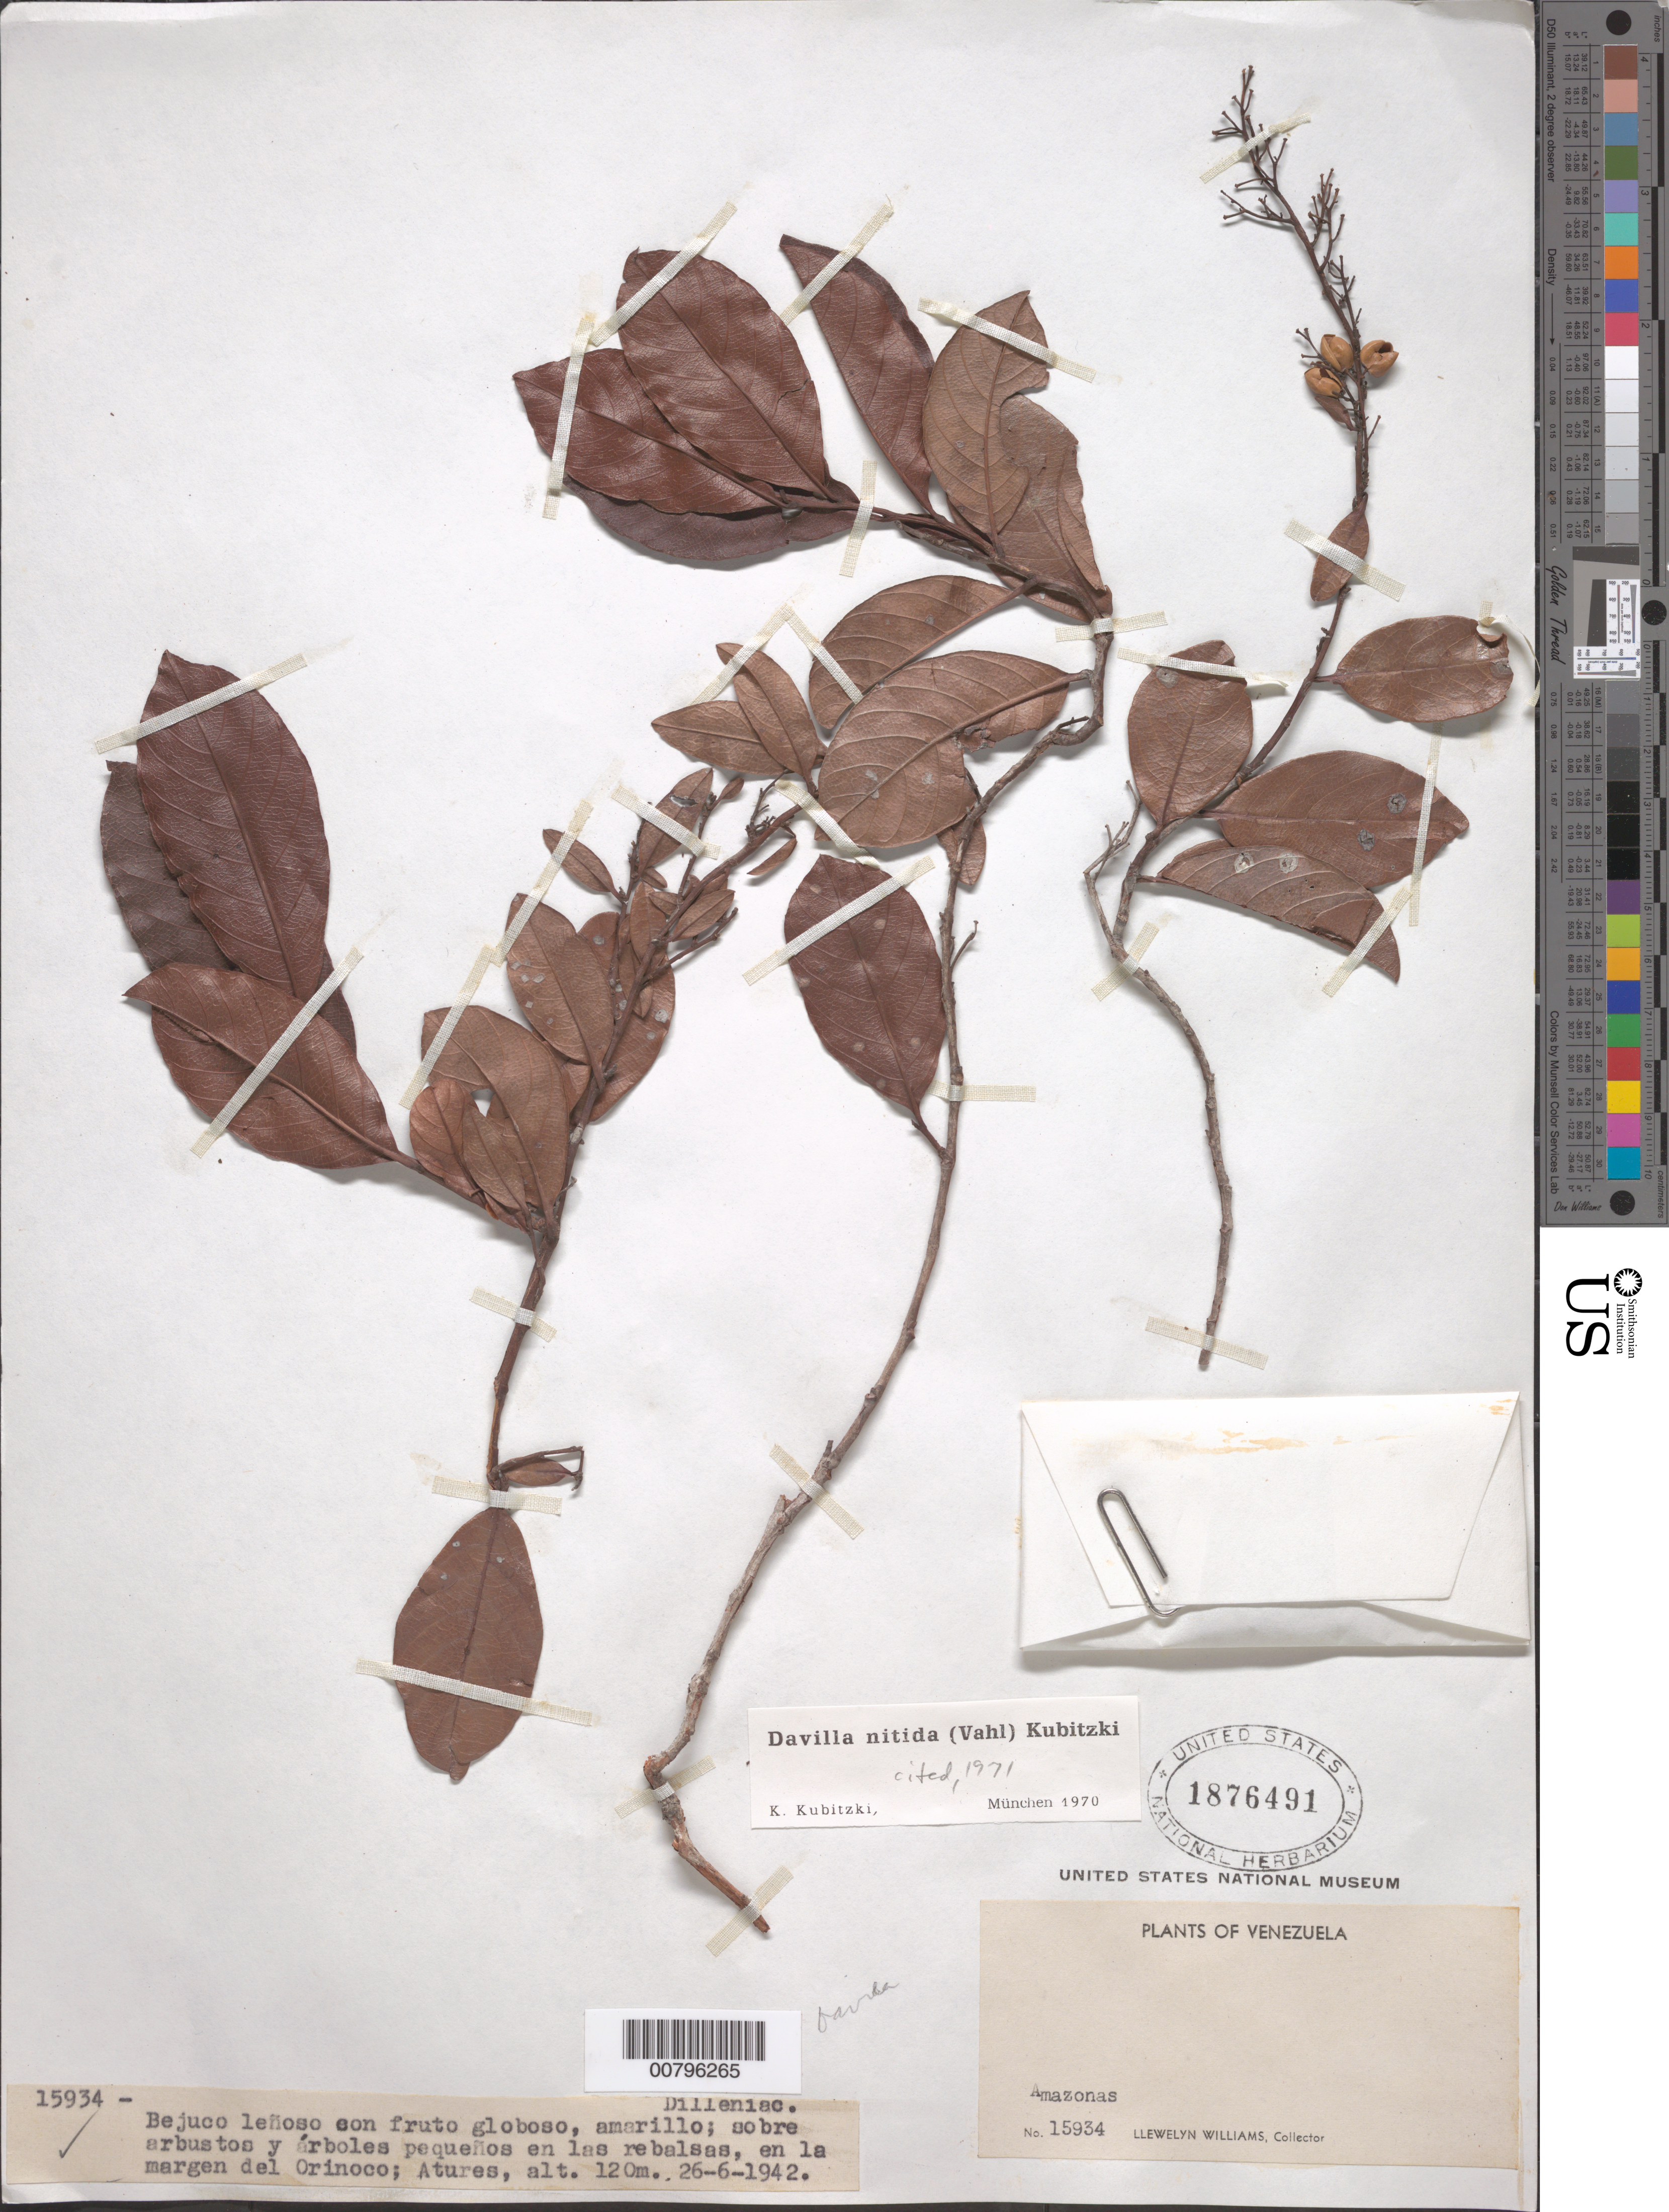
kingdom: Plantae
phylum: Tracheophyta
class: Magnoliopsida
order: Dilleniales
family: Dilleniaceae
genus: Davilla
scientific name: Davilla nitida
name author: (Vahl) Kubitzki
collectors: Ll. Williams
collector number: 15934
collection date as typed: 26-Jun-42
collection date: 1942-06-26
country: Venezuela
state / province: Amazonas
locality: Raudal de Atures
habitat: Margenes de rio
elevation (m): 120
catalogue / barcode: US 1876491